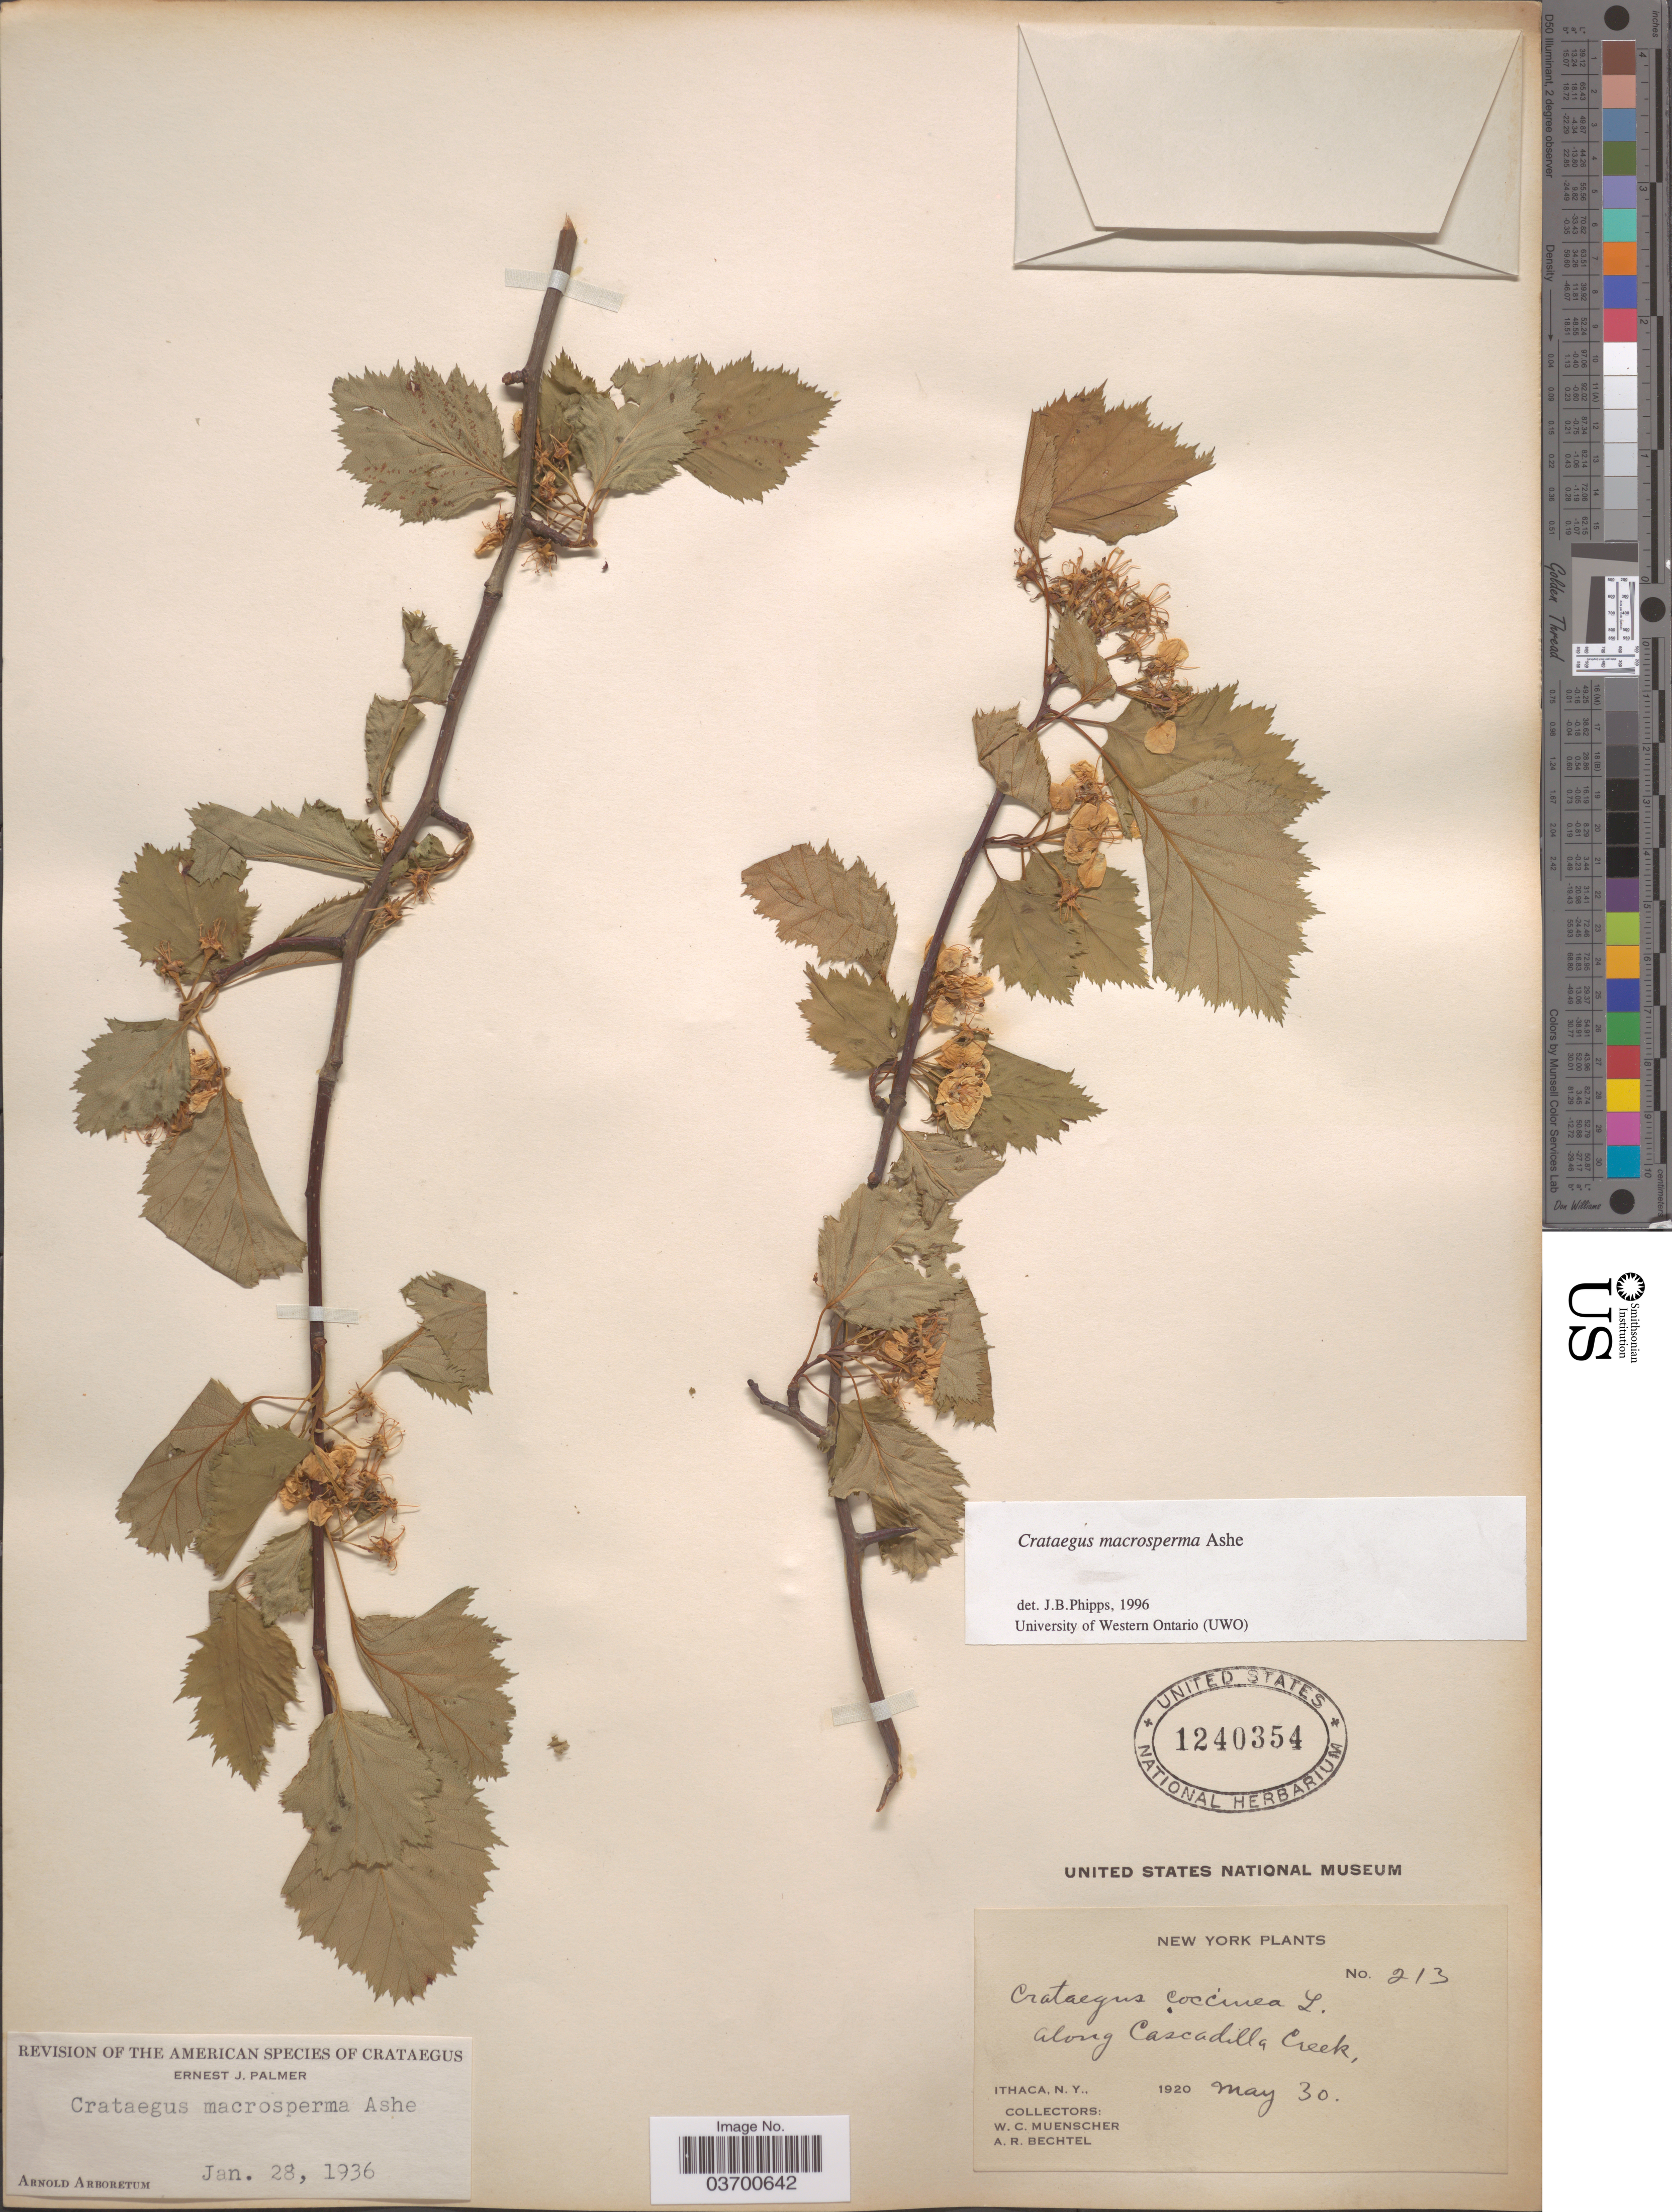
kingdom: Plantae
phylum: Tracheophyta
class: Magnoliopsida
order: Rosales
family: Rosaceae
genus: Crataegus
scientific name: Crataegus macrosperma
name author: Ashe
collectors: W. Muenscher & A. Bechtel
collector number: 213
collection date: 1920-05-30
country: United States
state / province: New York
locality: Along Cascadilla Creek, Ithaca.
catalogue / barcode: US 1240354